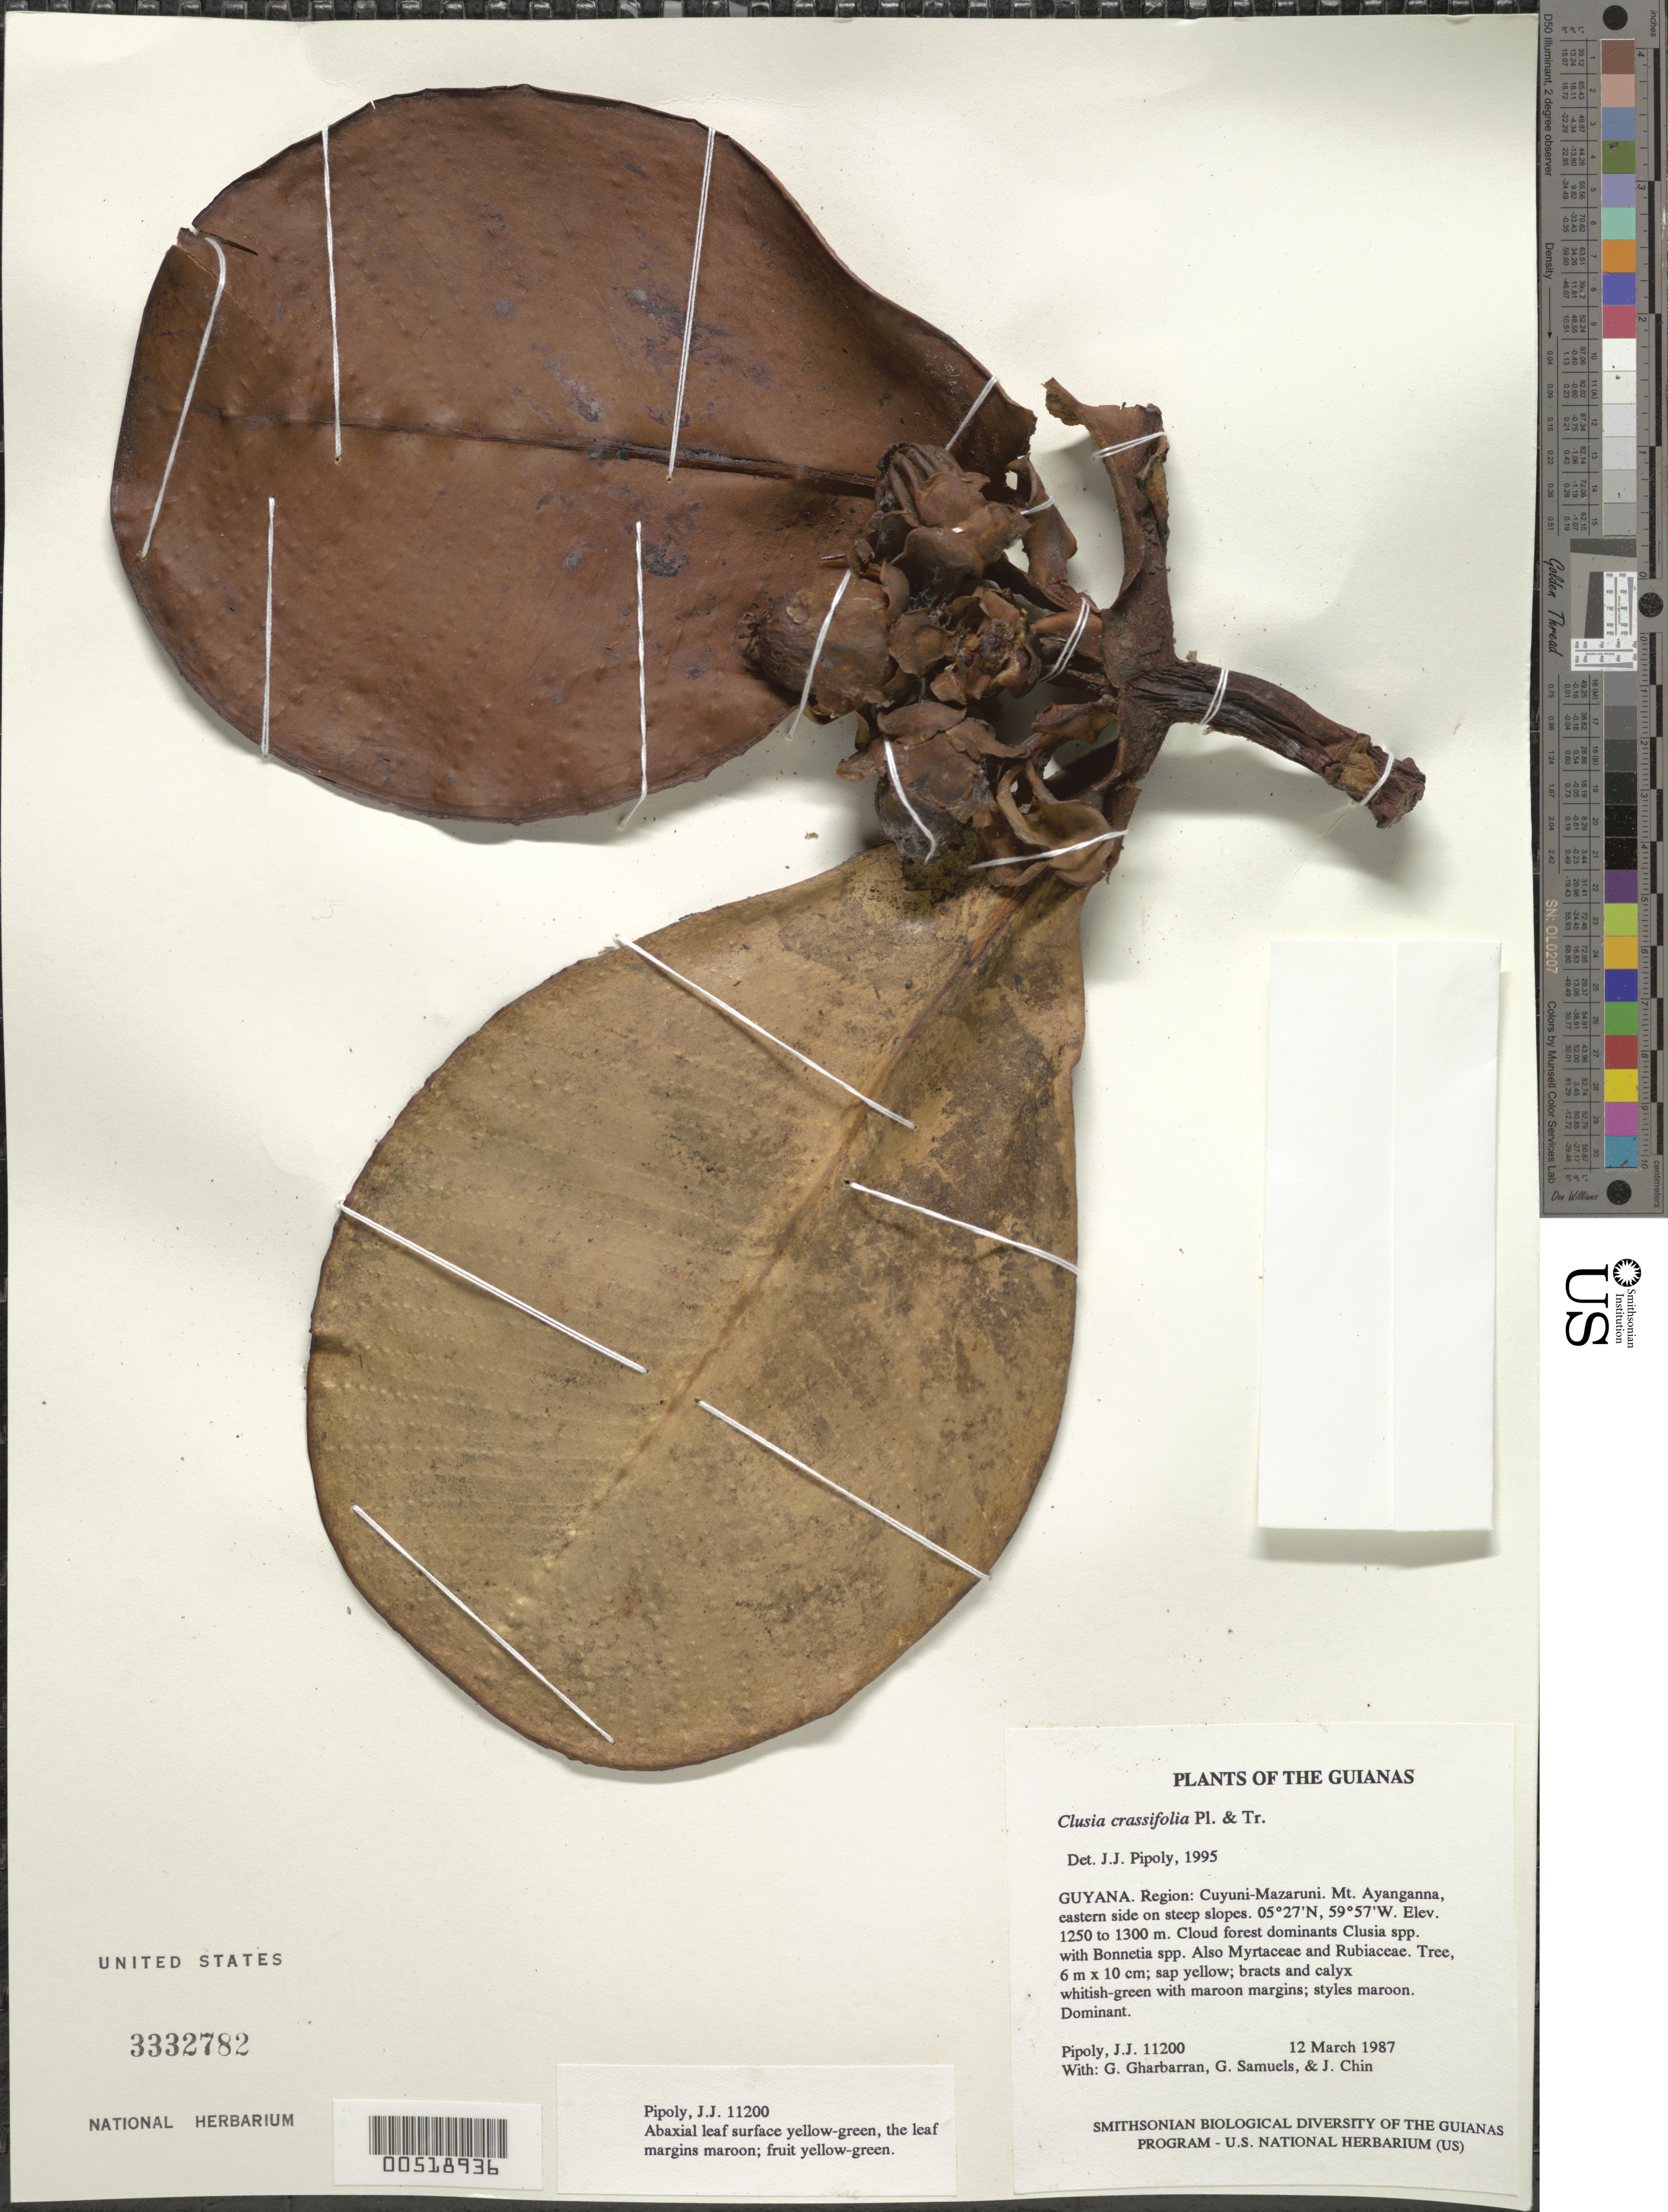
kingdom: Plantae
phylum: Tracheophyta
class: Magnoliopsida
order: Malpighiales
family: Clusiaceae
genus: Clusia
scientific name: Clusia crassifolia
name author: Planch. & Triana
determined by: Pipoly, J. J., III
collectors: J. J. Pipoly, G. Gharbarran, G. Samuels & J. Chin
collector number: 11200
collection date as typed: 12 March 1987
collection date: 1987-03-12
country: Guyana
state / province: Cuyuni-Mazaruni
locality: Mt. Ayanganna, eastern side on steep slopes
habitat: Cloud forest dominants Clusia spp. with Bonnetia spp. Also Myrtaceae and Rubiaceae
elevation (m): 1250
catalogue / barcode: US 3332782